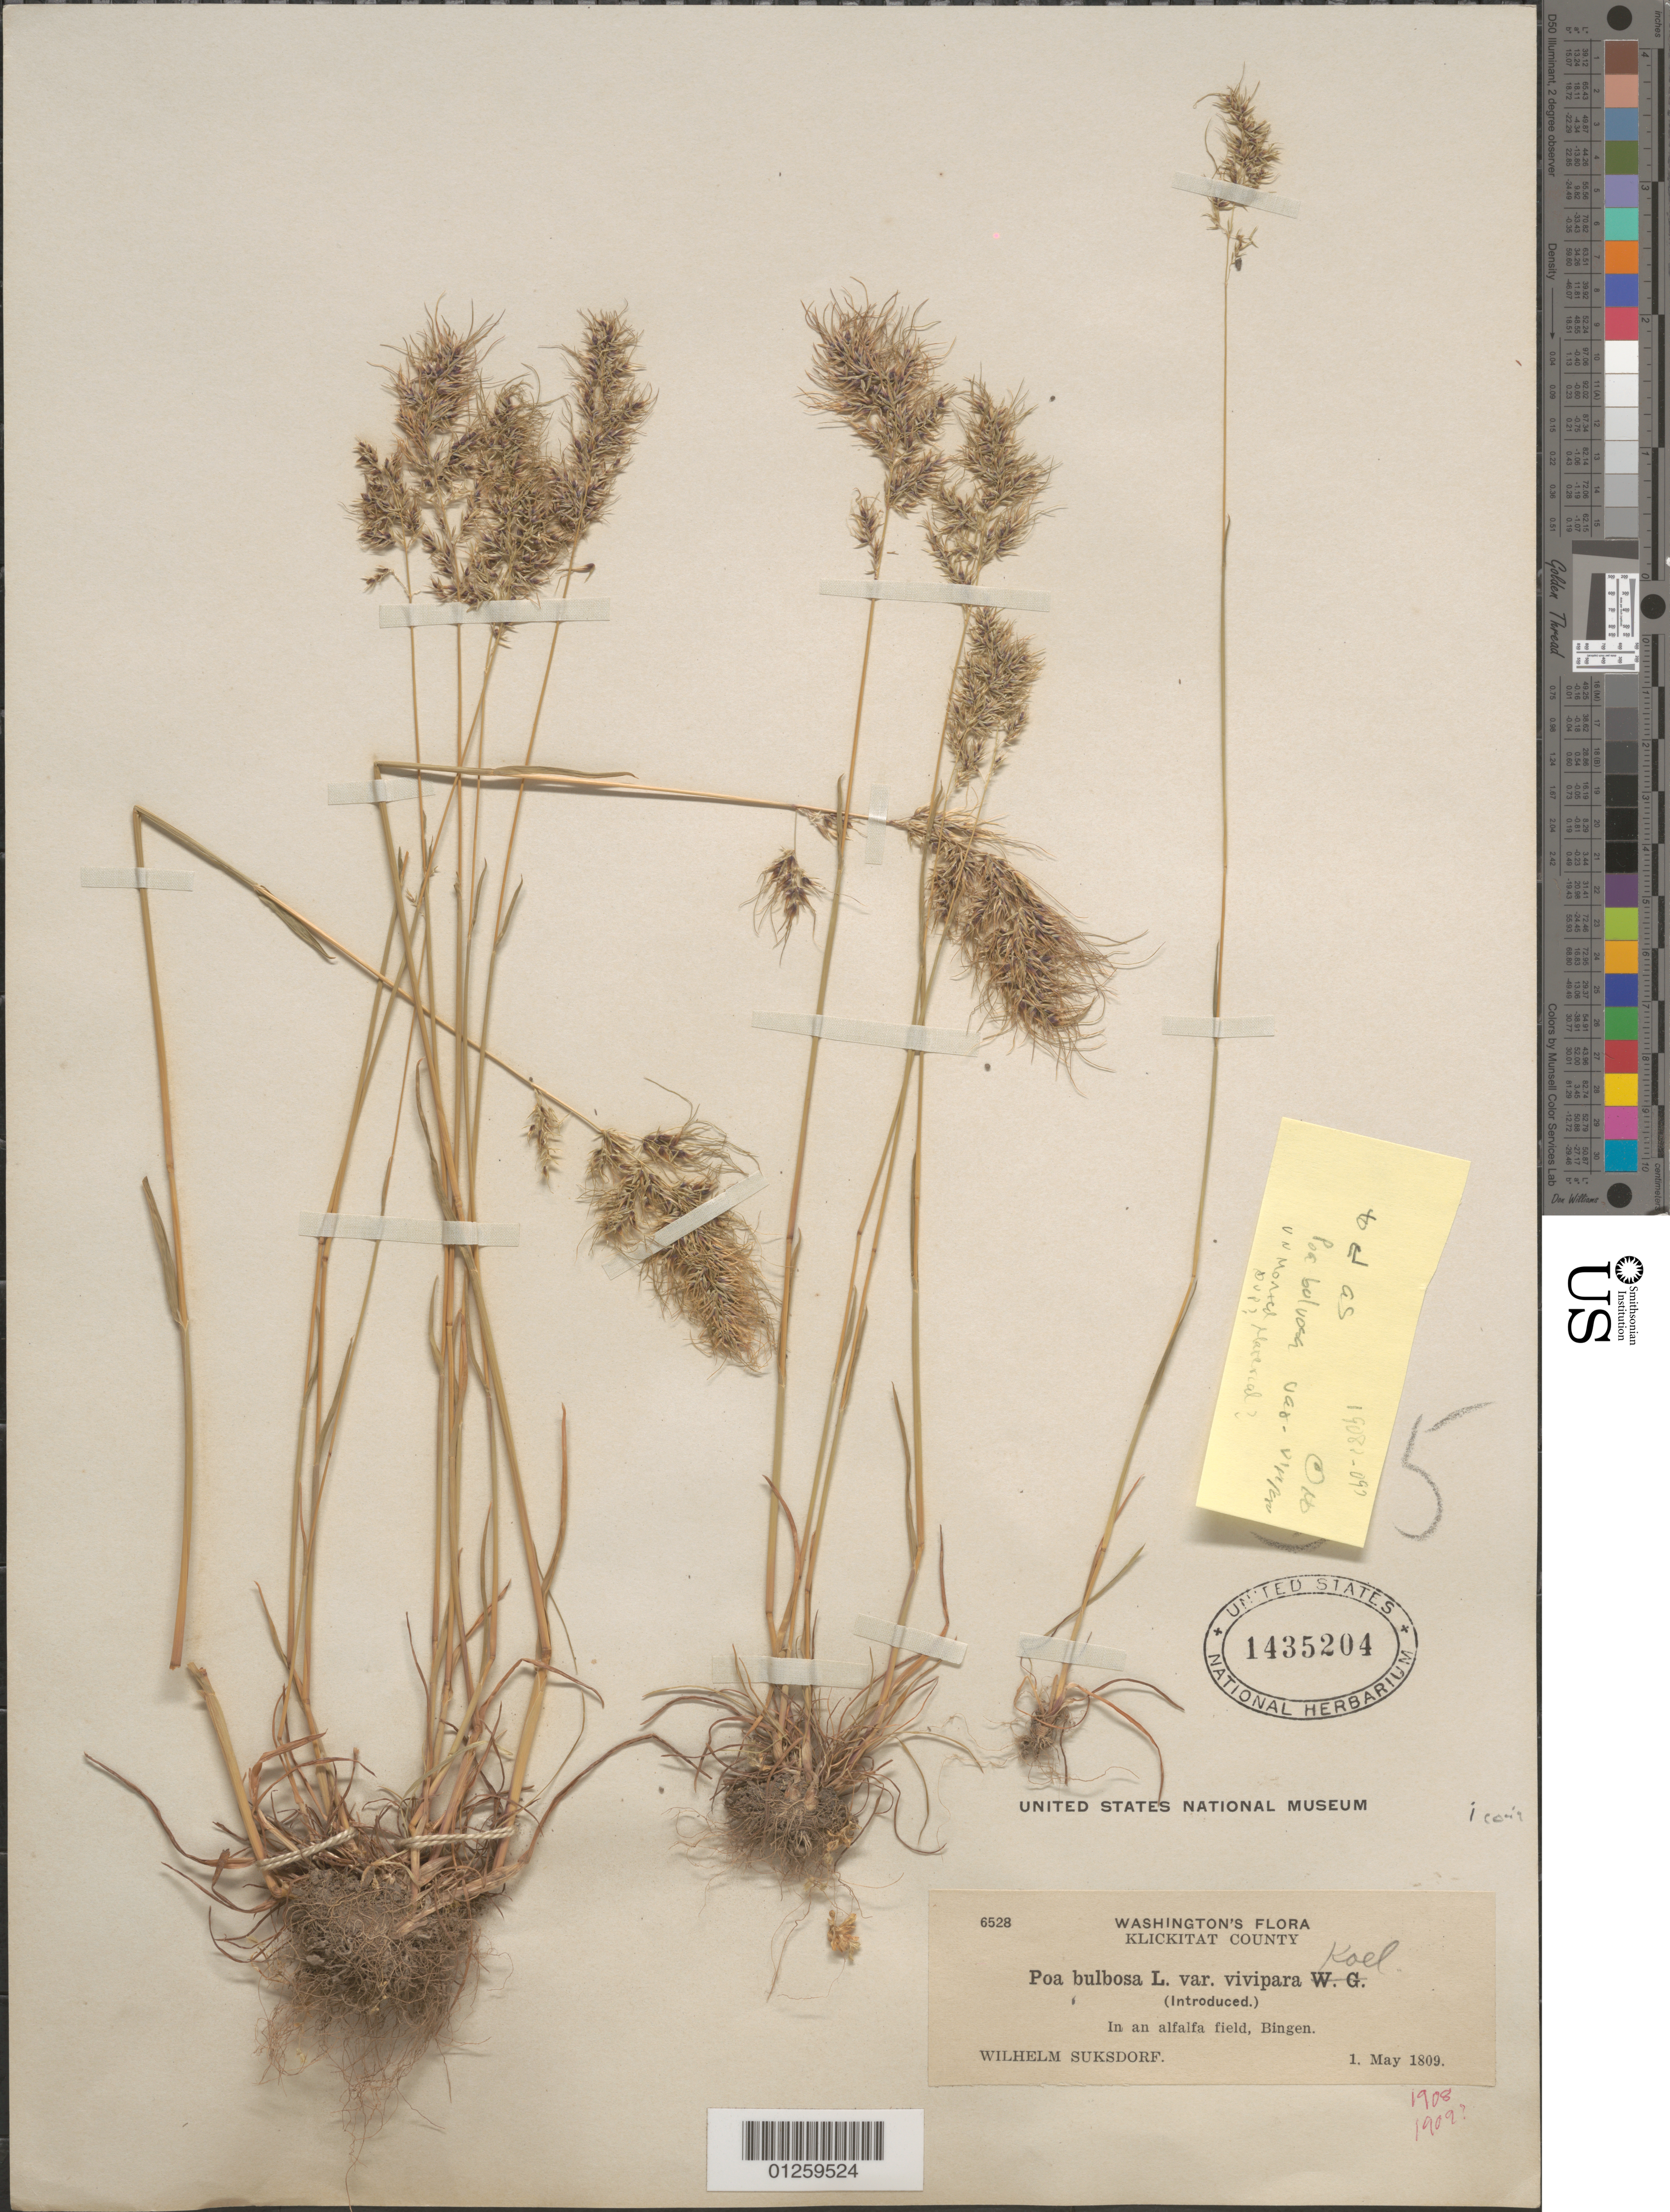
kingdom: Plantae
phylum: Tracheophyta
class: Liliopsida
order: Poales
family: Poaceae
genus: Poa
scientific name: Poa iconia var. iconia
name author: Azn.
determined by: Soreng, Robert J., Research Associate (BOT), Smithsonian Institution - National Museum of Natural History (UNITED STATES)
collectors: W. N. Suksdorf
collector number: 6528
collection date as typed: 1809 error for 1908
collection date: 1908-05-01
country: United States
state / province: Washington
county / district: Klickitat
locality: In an alfalfa field, Bingen.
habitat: In an alflafa field.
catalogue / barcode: US 1435204